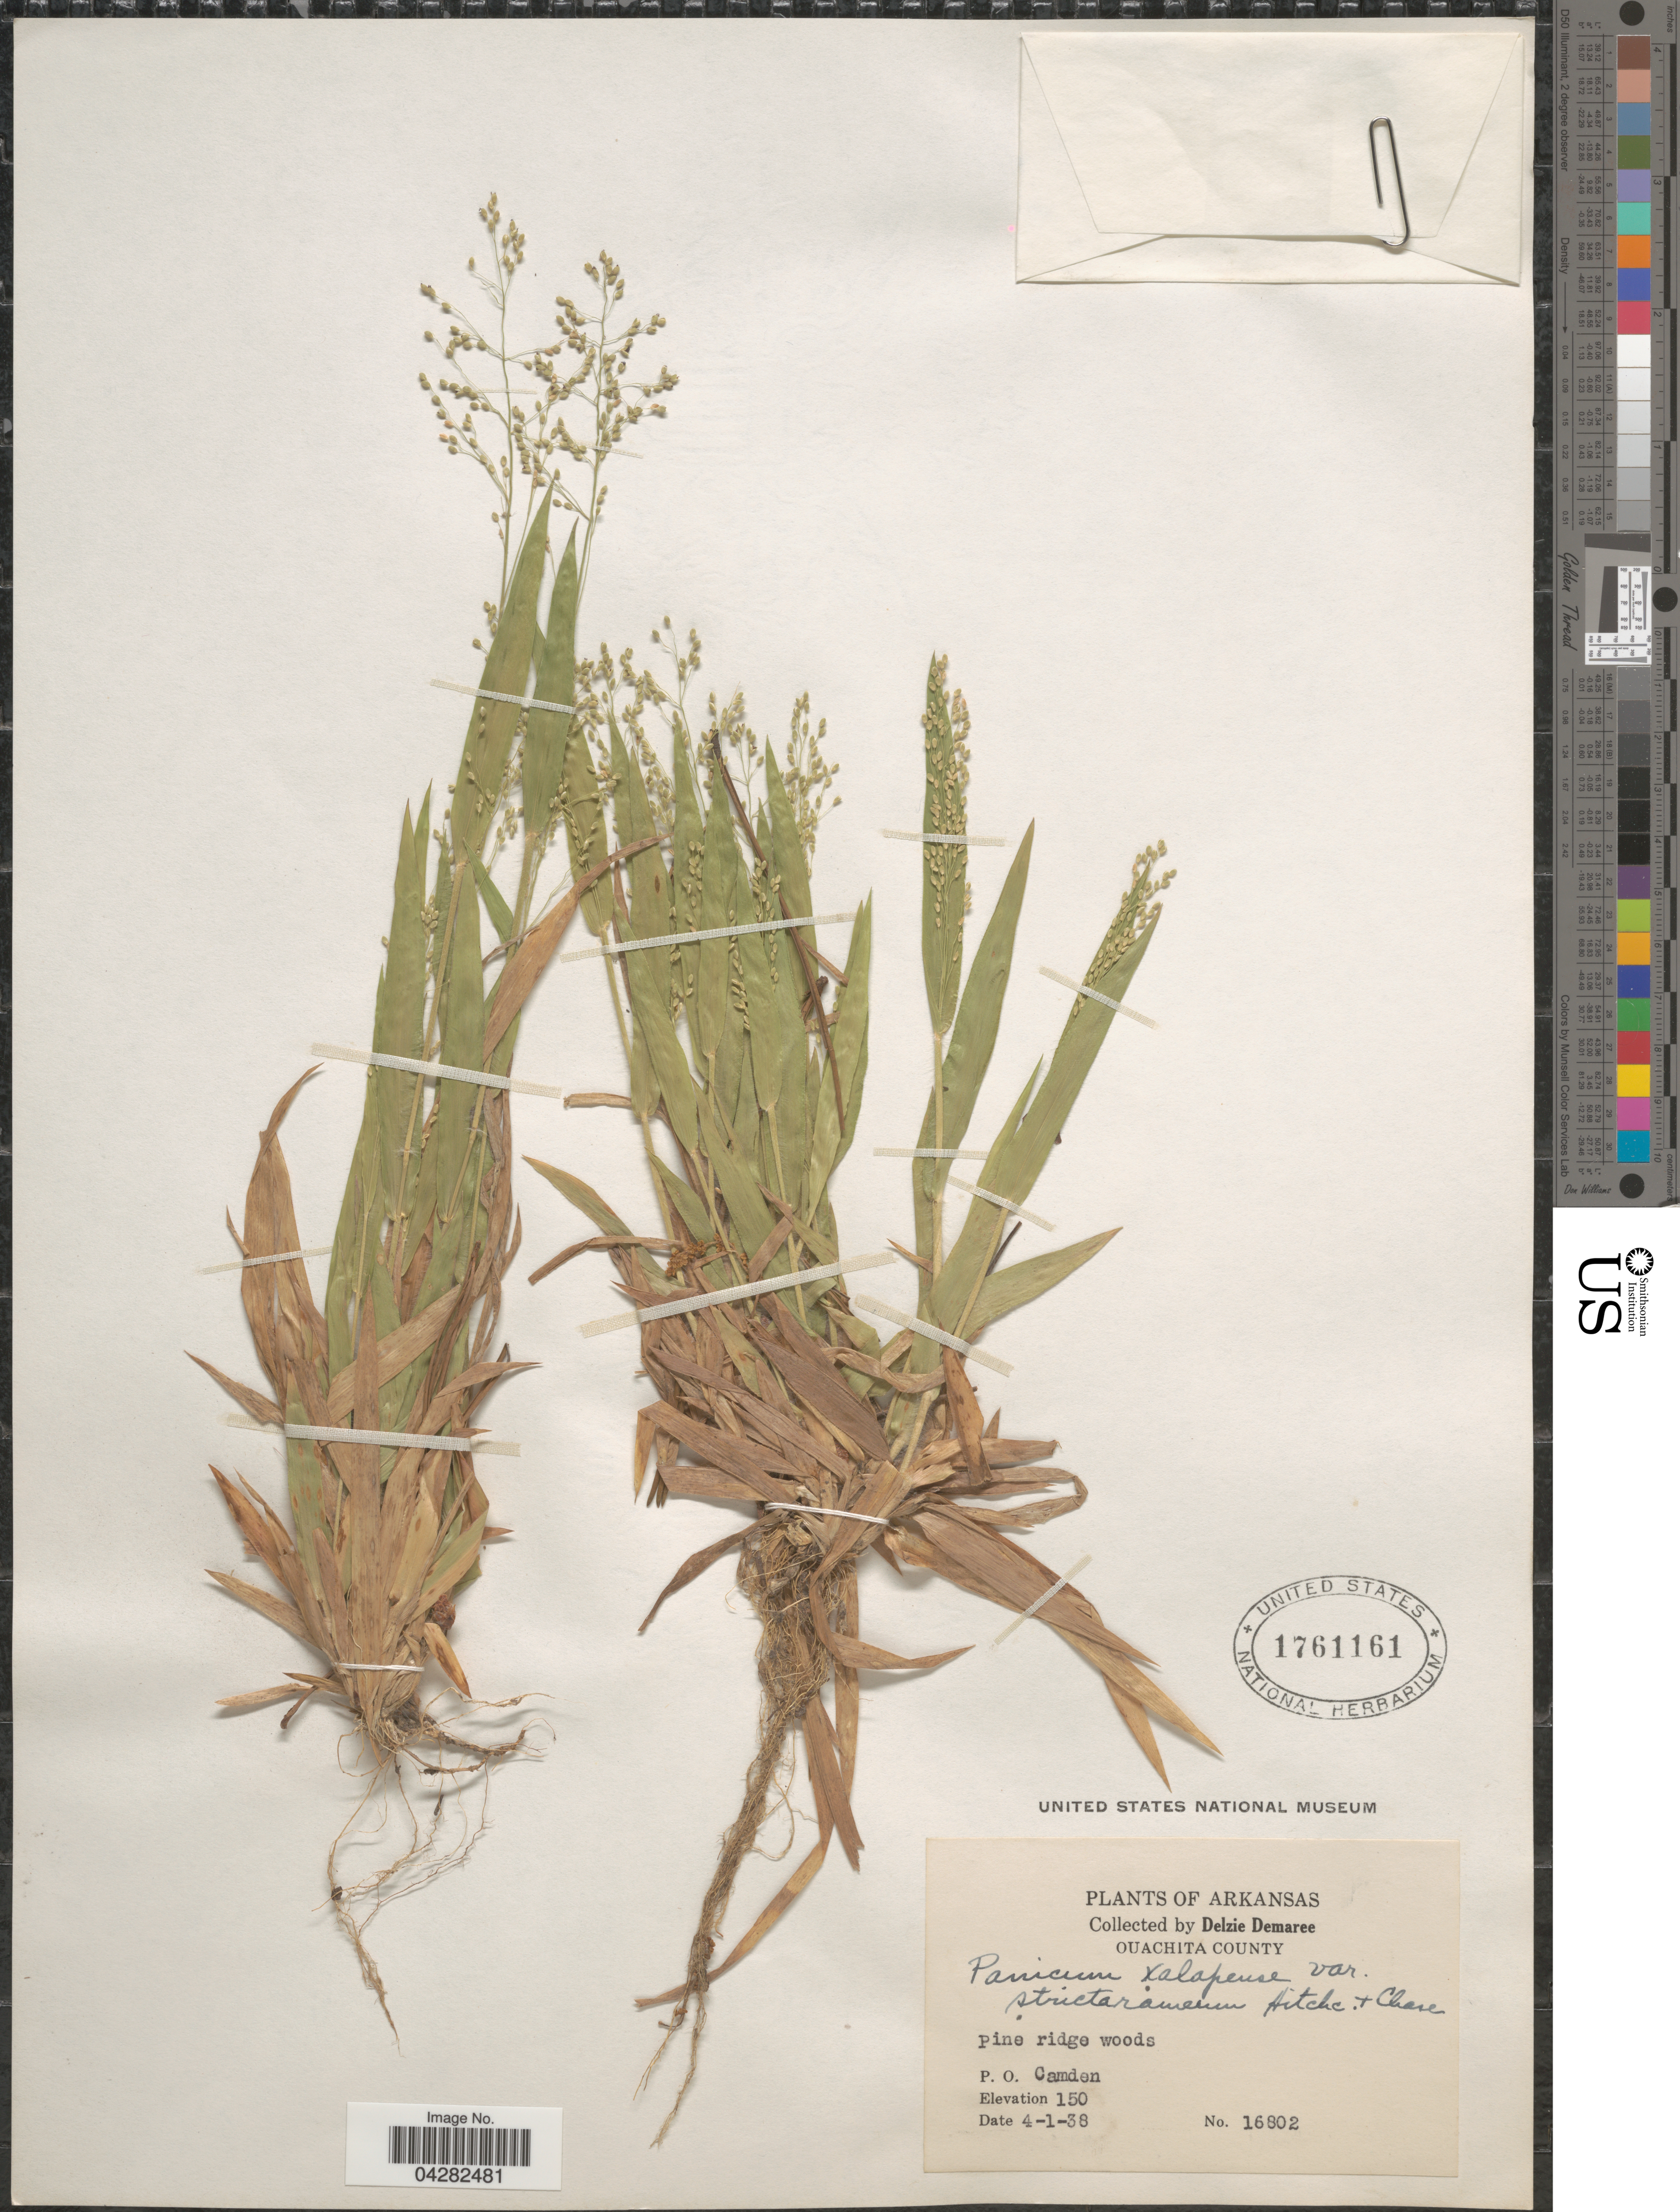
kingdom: Plantae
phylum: Tracheophyta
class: Liliopsida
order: Poales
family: Poaceae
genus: Dichanthelium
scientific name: Dichanthelium laxiflorum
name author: (Lam.) Gould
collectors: D. Demaree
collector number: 16802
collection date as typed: Transcribed d/m/y: 1/4/38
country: United States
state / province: Arkansas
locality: Ouachita County. P. O. Camden.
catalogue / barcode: US 1761161